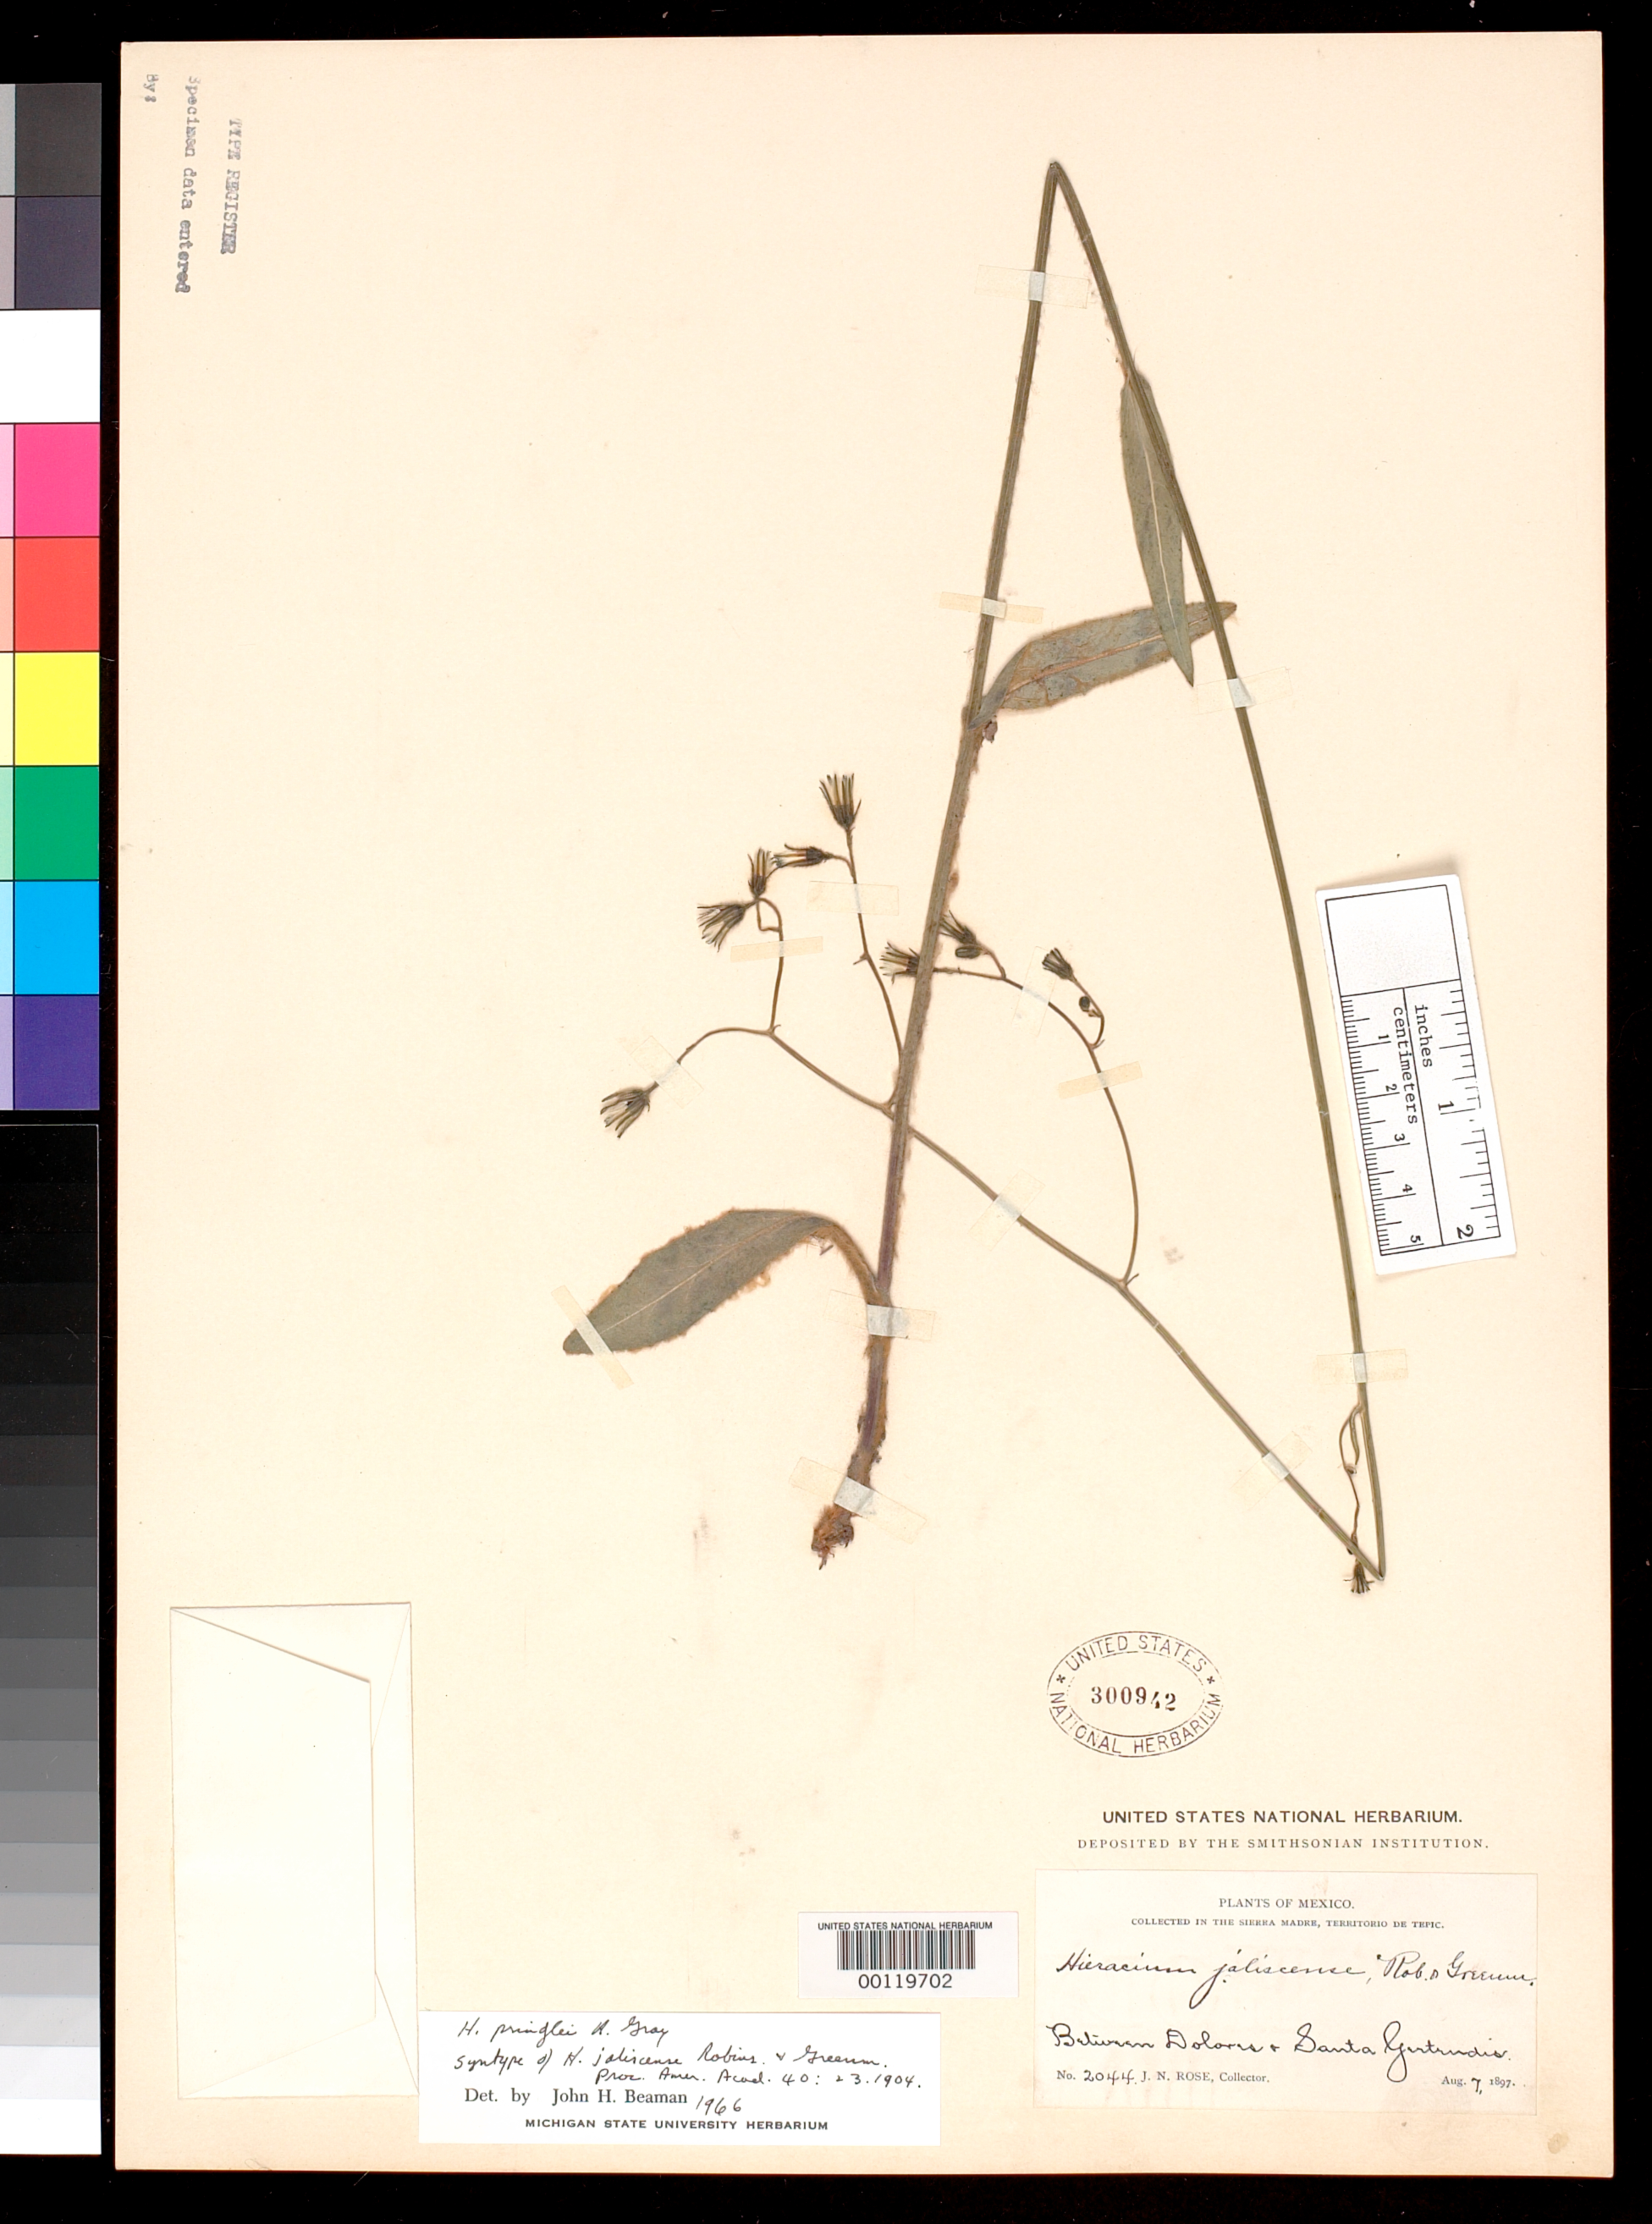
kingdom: Plantae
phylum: Tracheophyta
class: Magnoliopsida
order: Asterales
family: Asteraceae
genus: Hieracium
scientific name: Hieracium jaliscense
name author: B.L. Rob. & Greenm.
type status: Syntype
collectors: J. N. Rose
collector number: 2044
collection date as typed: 07 Aug 1897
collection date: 1897-08-07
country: Mexico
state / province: Nayarit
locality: Between Dolores & Santa Gertrudis. Tepic.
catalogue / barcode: US 300942